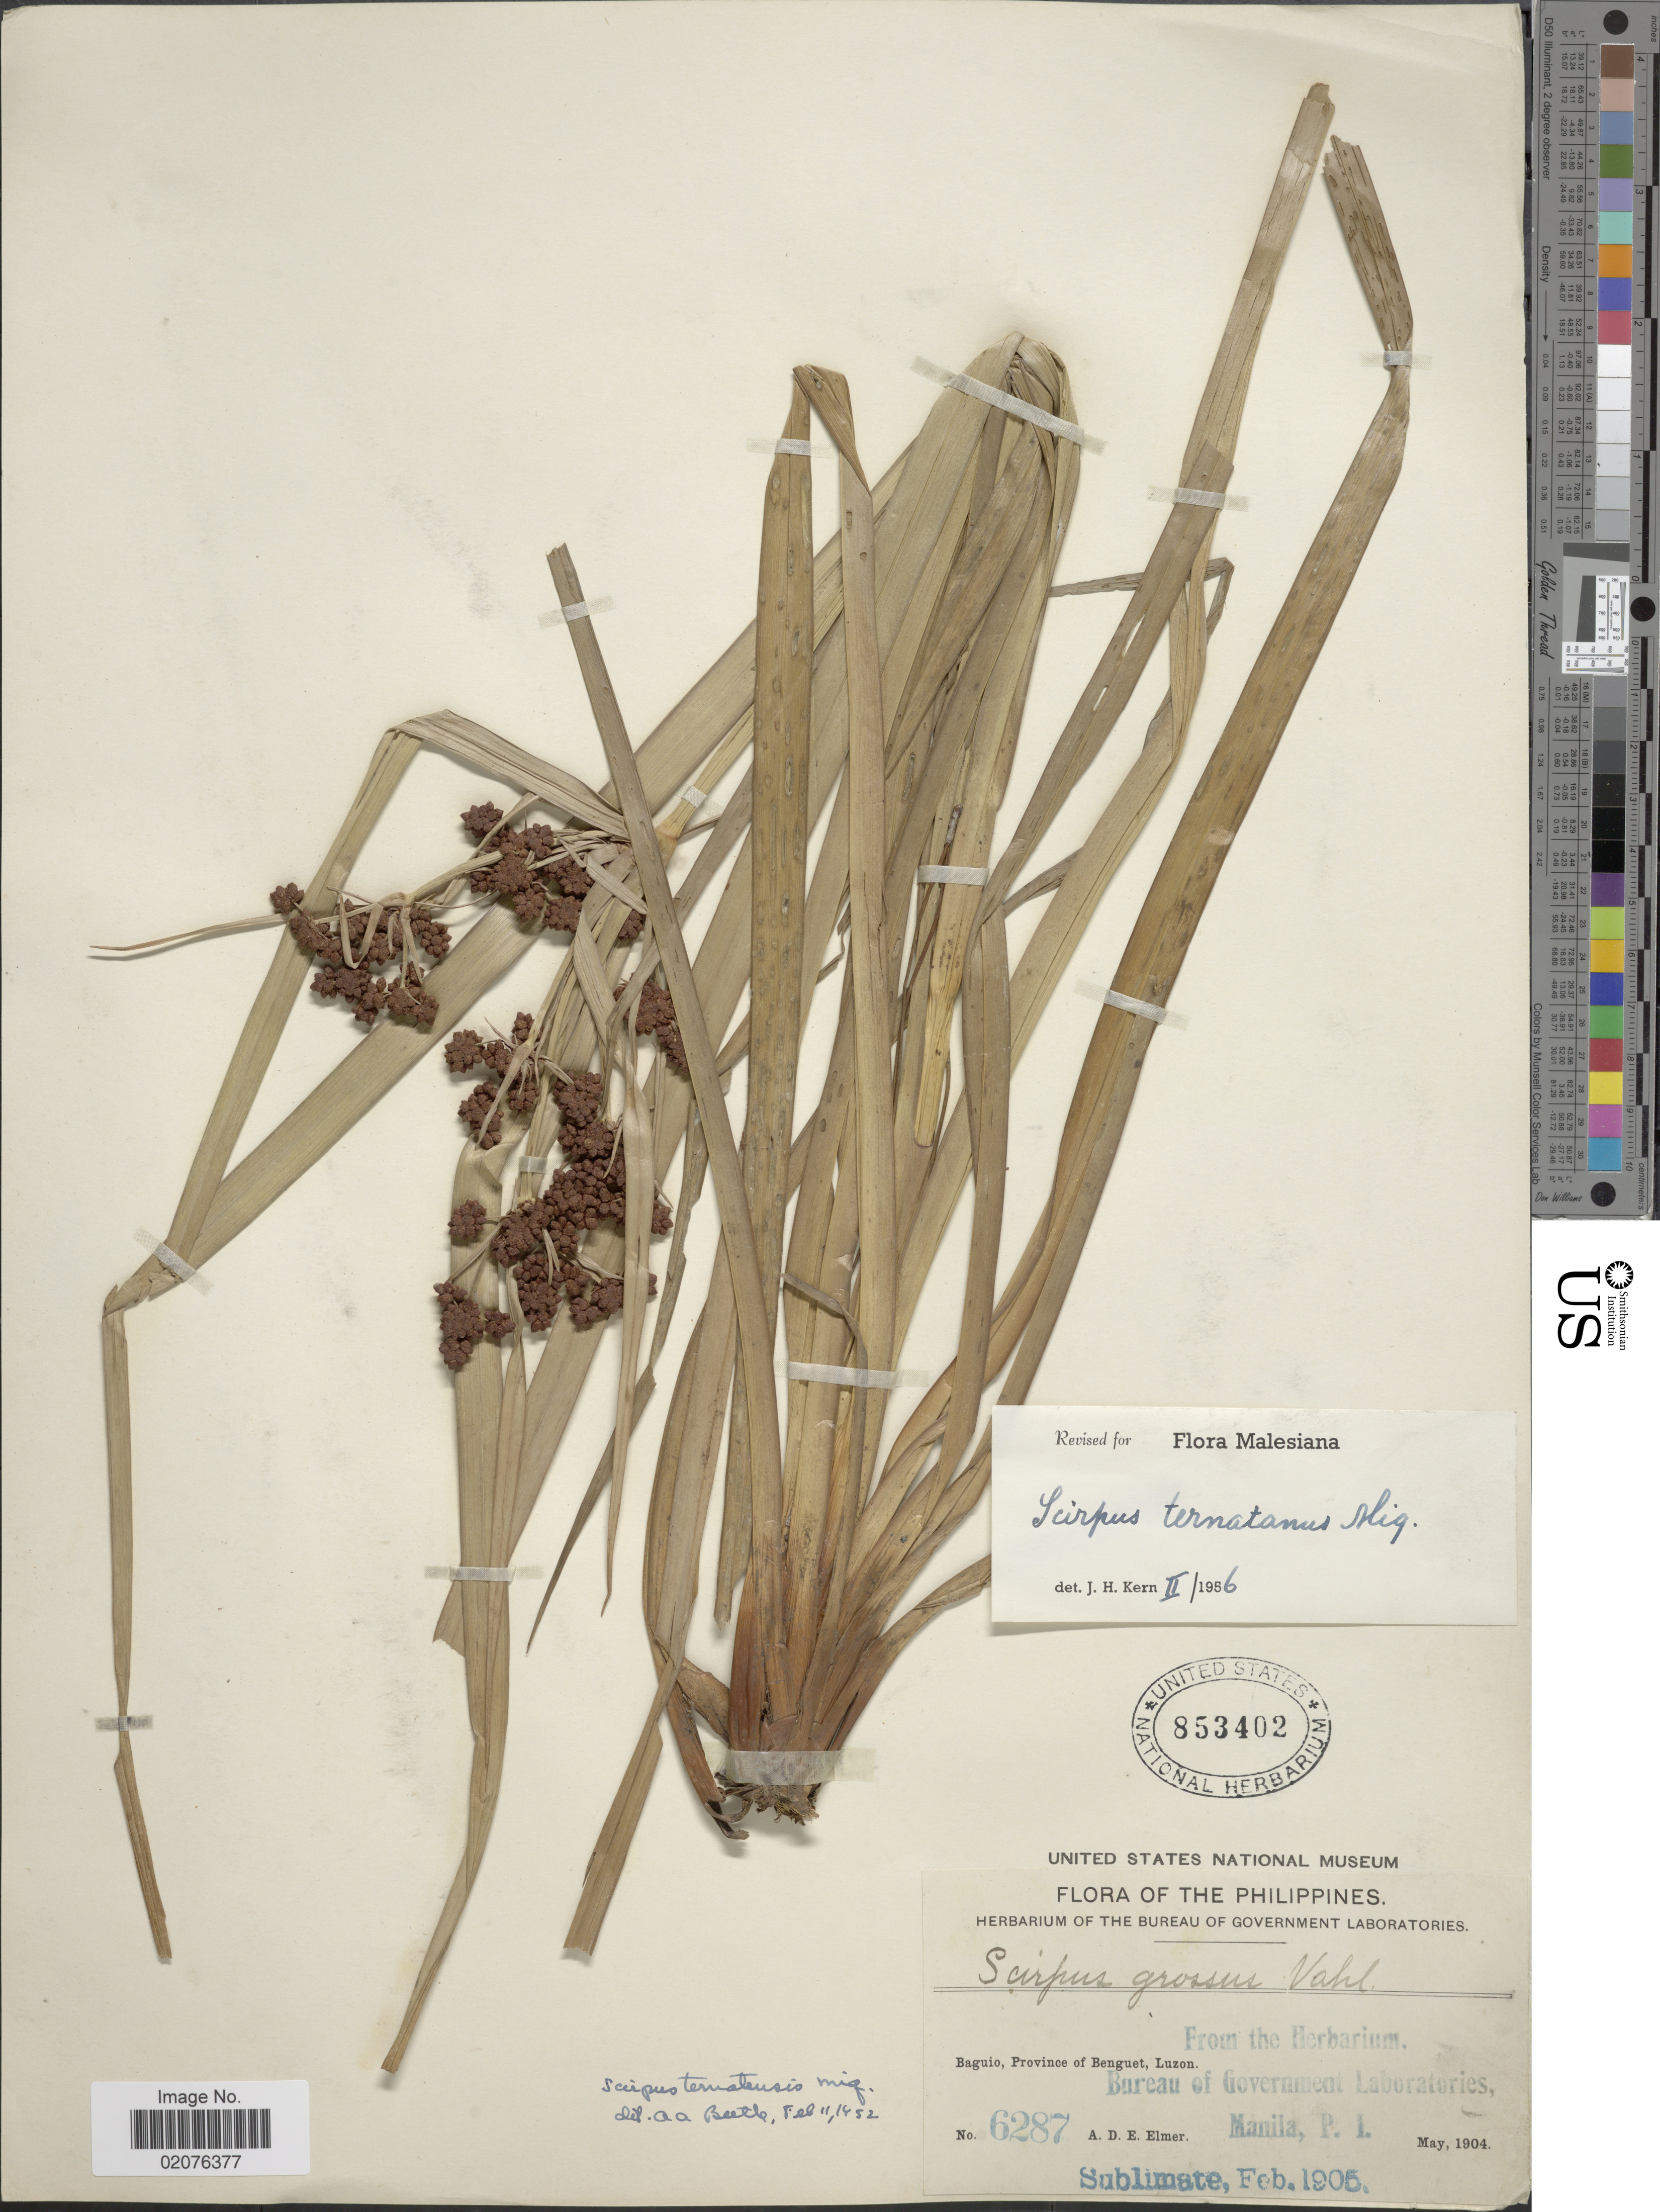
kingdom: Plantae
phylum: Tracheophyta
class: Liliopsida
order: Poales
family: Cyperaceae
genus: Scirpus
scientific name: Scirpus ternatanus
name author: Reinw. ex Miq.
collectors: A. D. E. Elmer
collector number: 6287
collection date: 1904-05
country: Philippines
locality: Baguio, Province of Benguet, Luzon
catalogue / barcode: US 853402